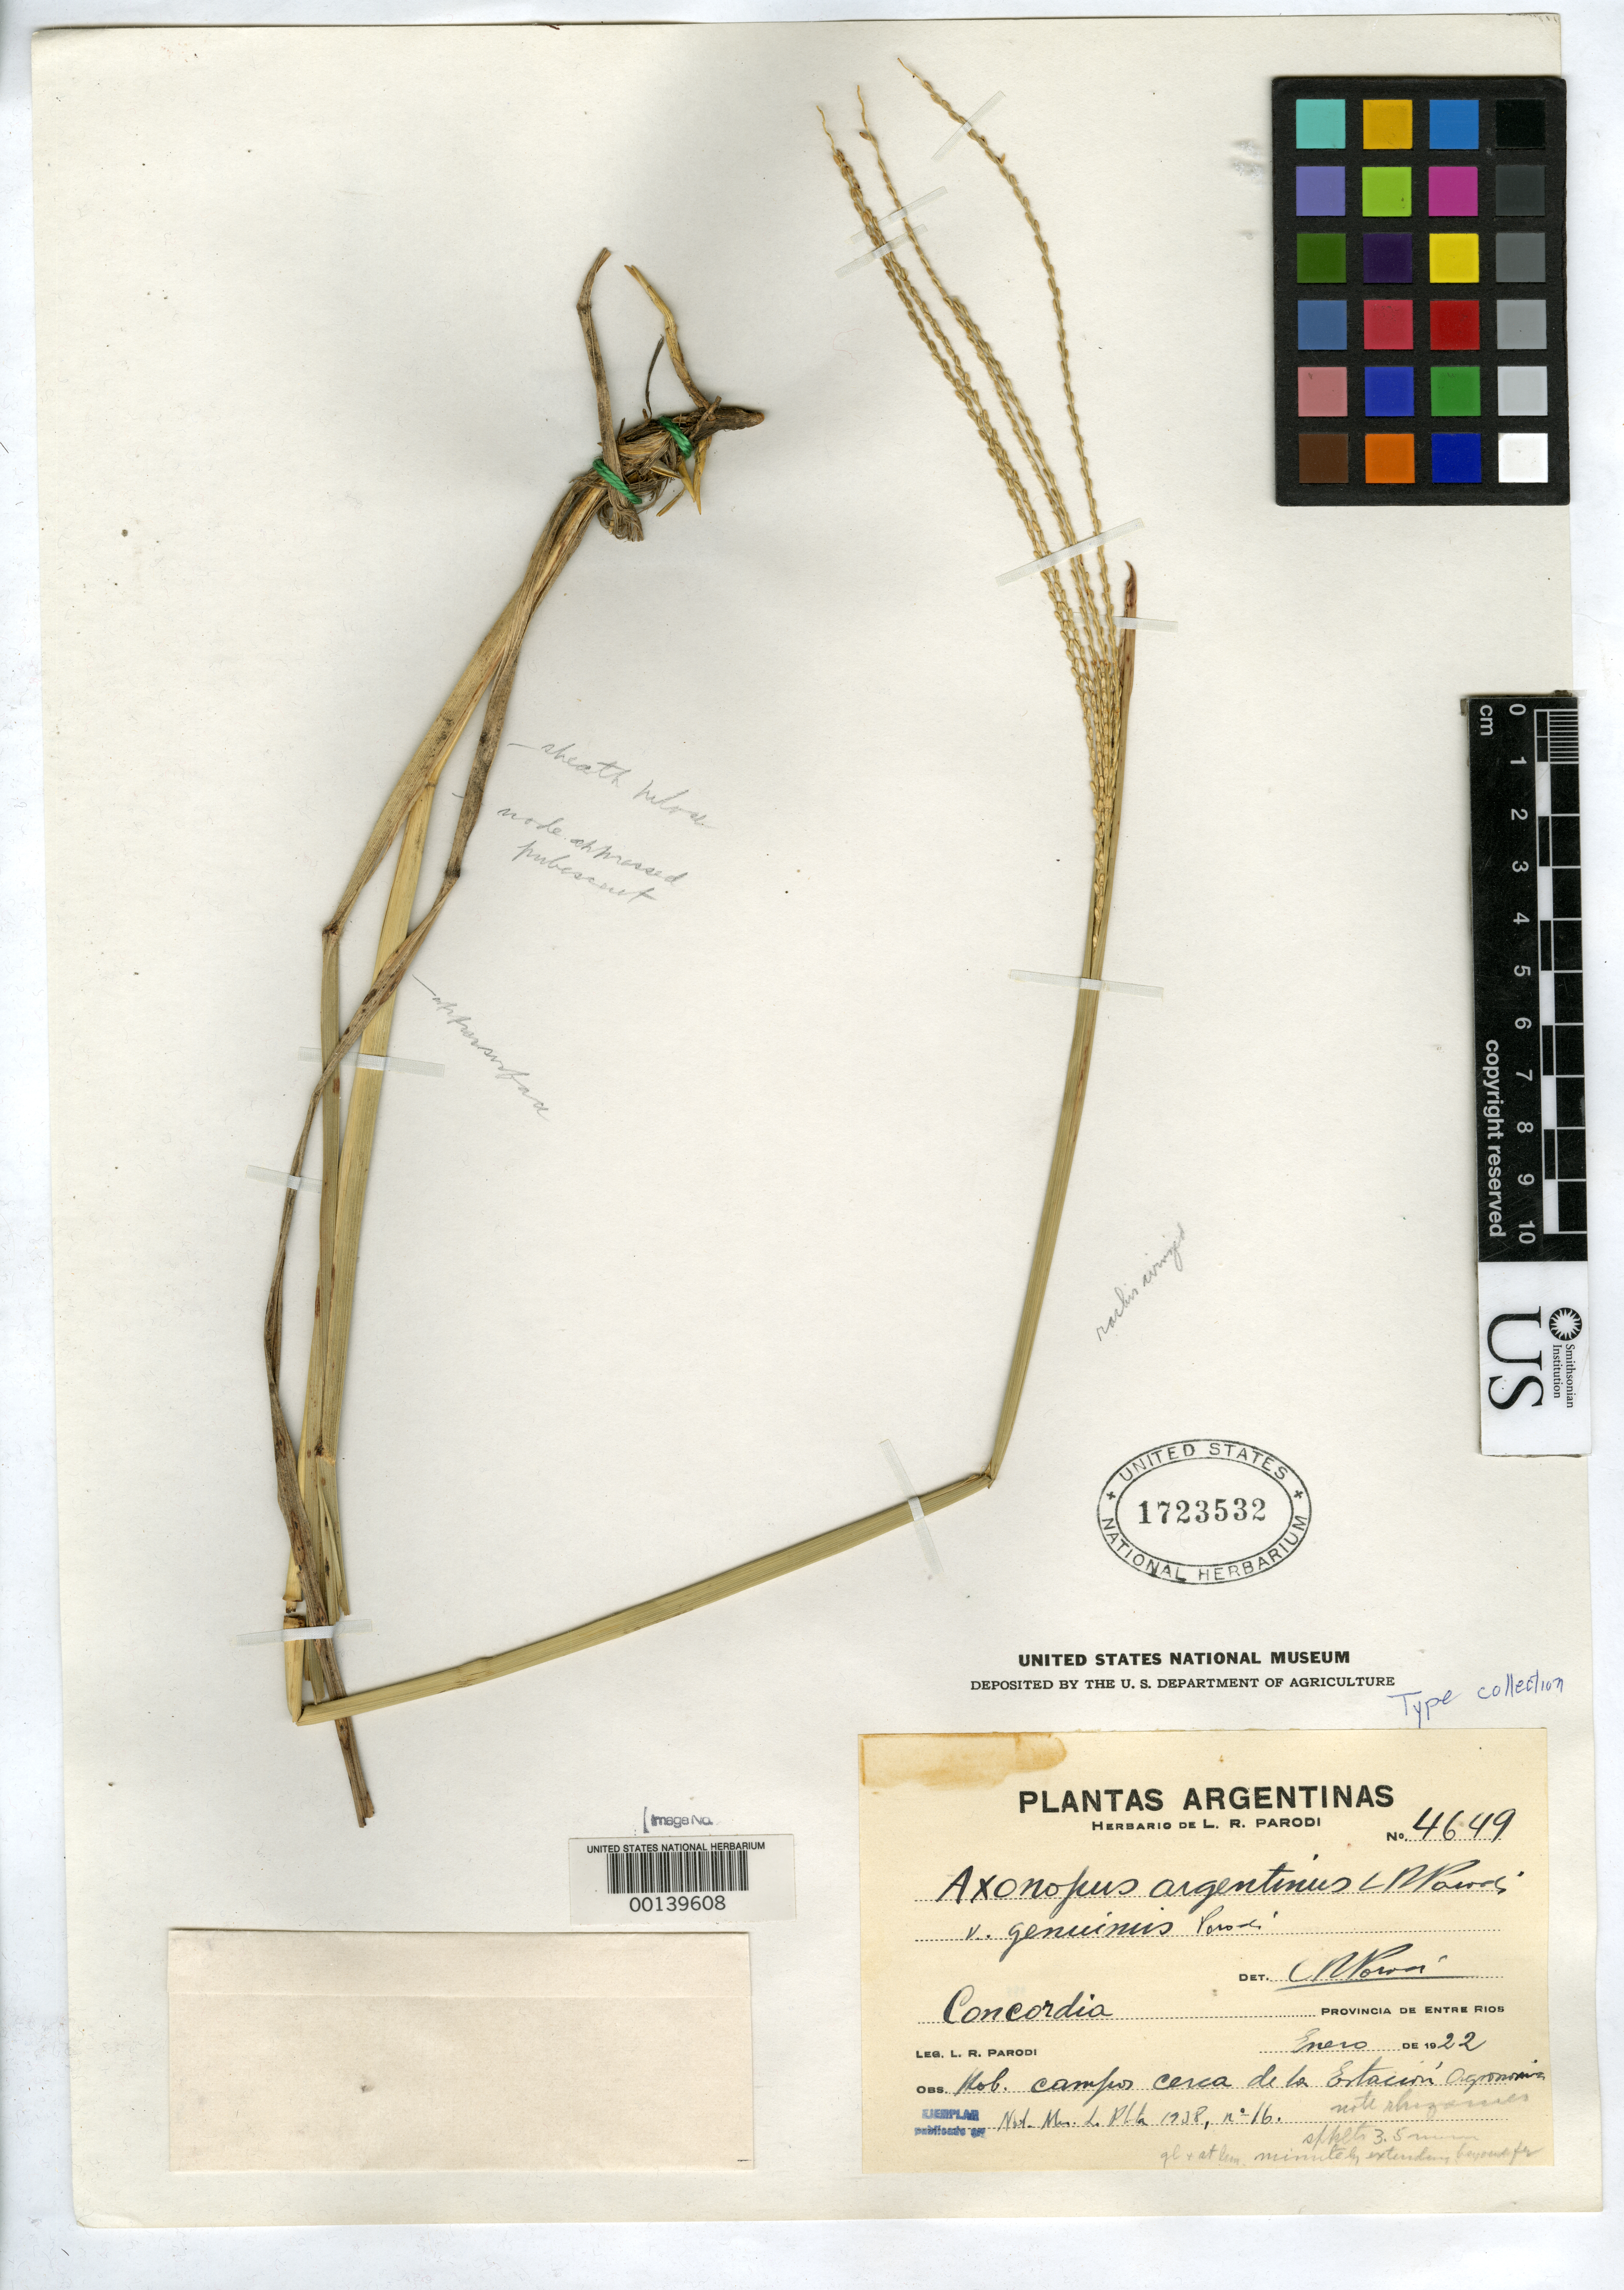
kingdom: Plantae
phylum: Tracheophyta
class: Liliopsida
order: Poales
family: Poaceae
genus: Axonopus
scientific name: Axonopus argentinus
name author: Parodi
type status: Holotype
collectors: L. R. Parodi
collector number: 4649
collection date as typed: Jan 1922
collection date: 1922-01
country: Argentina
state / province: Entre Ríos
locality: Concordia, Campo Cerca de la estacion Agronomia.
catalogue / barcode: US 1723532